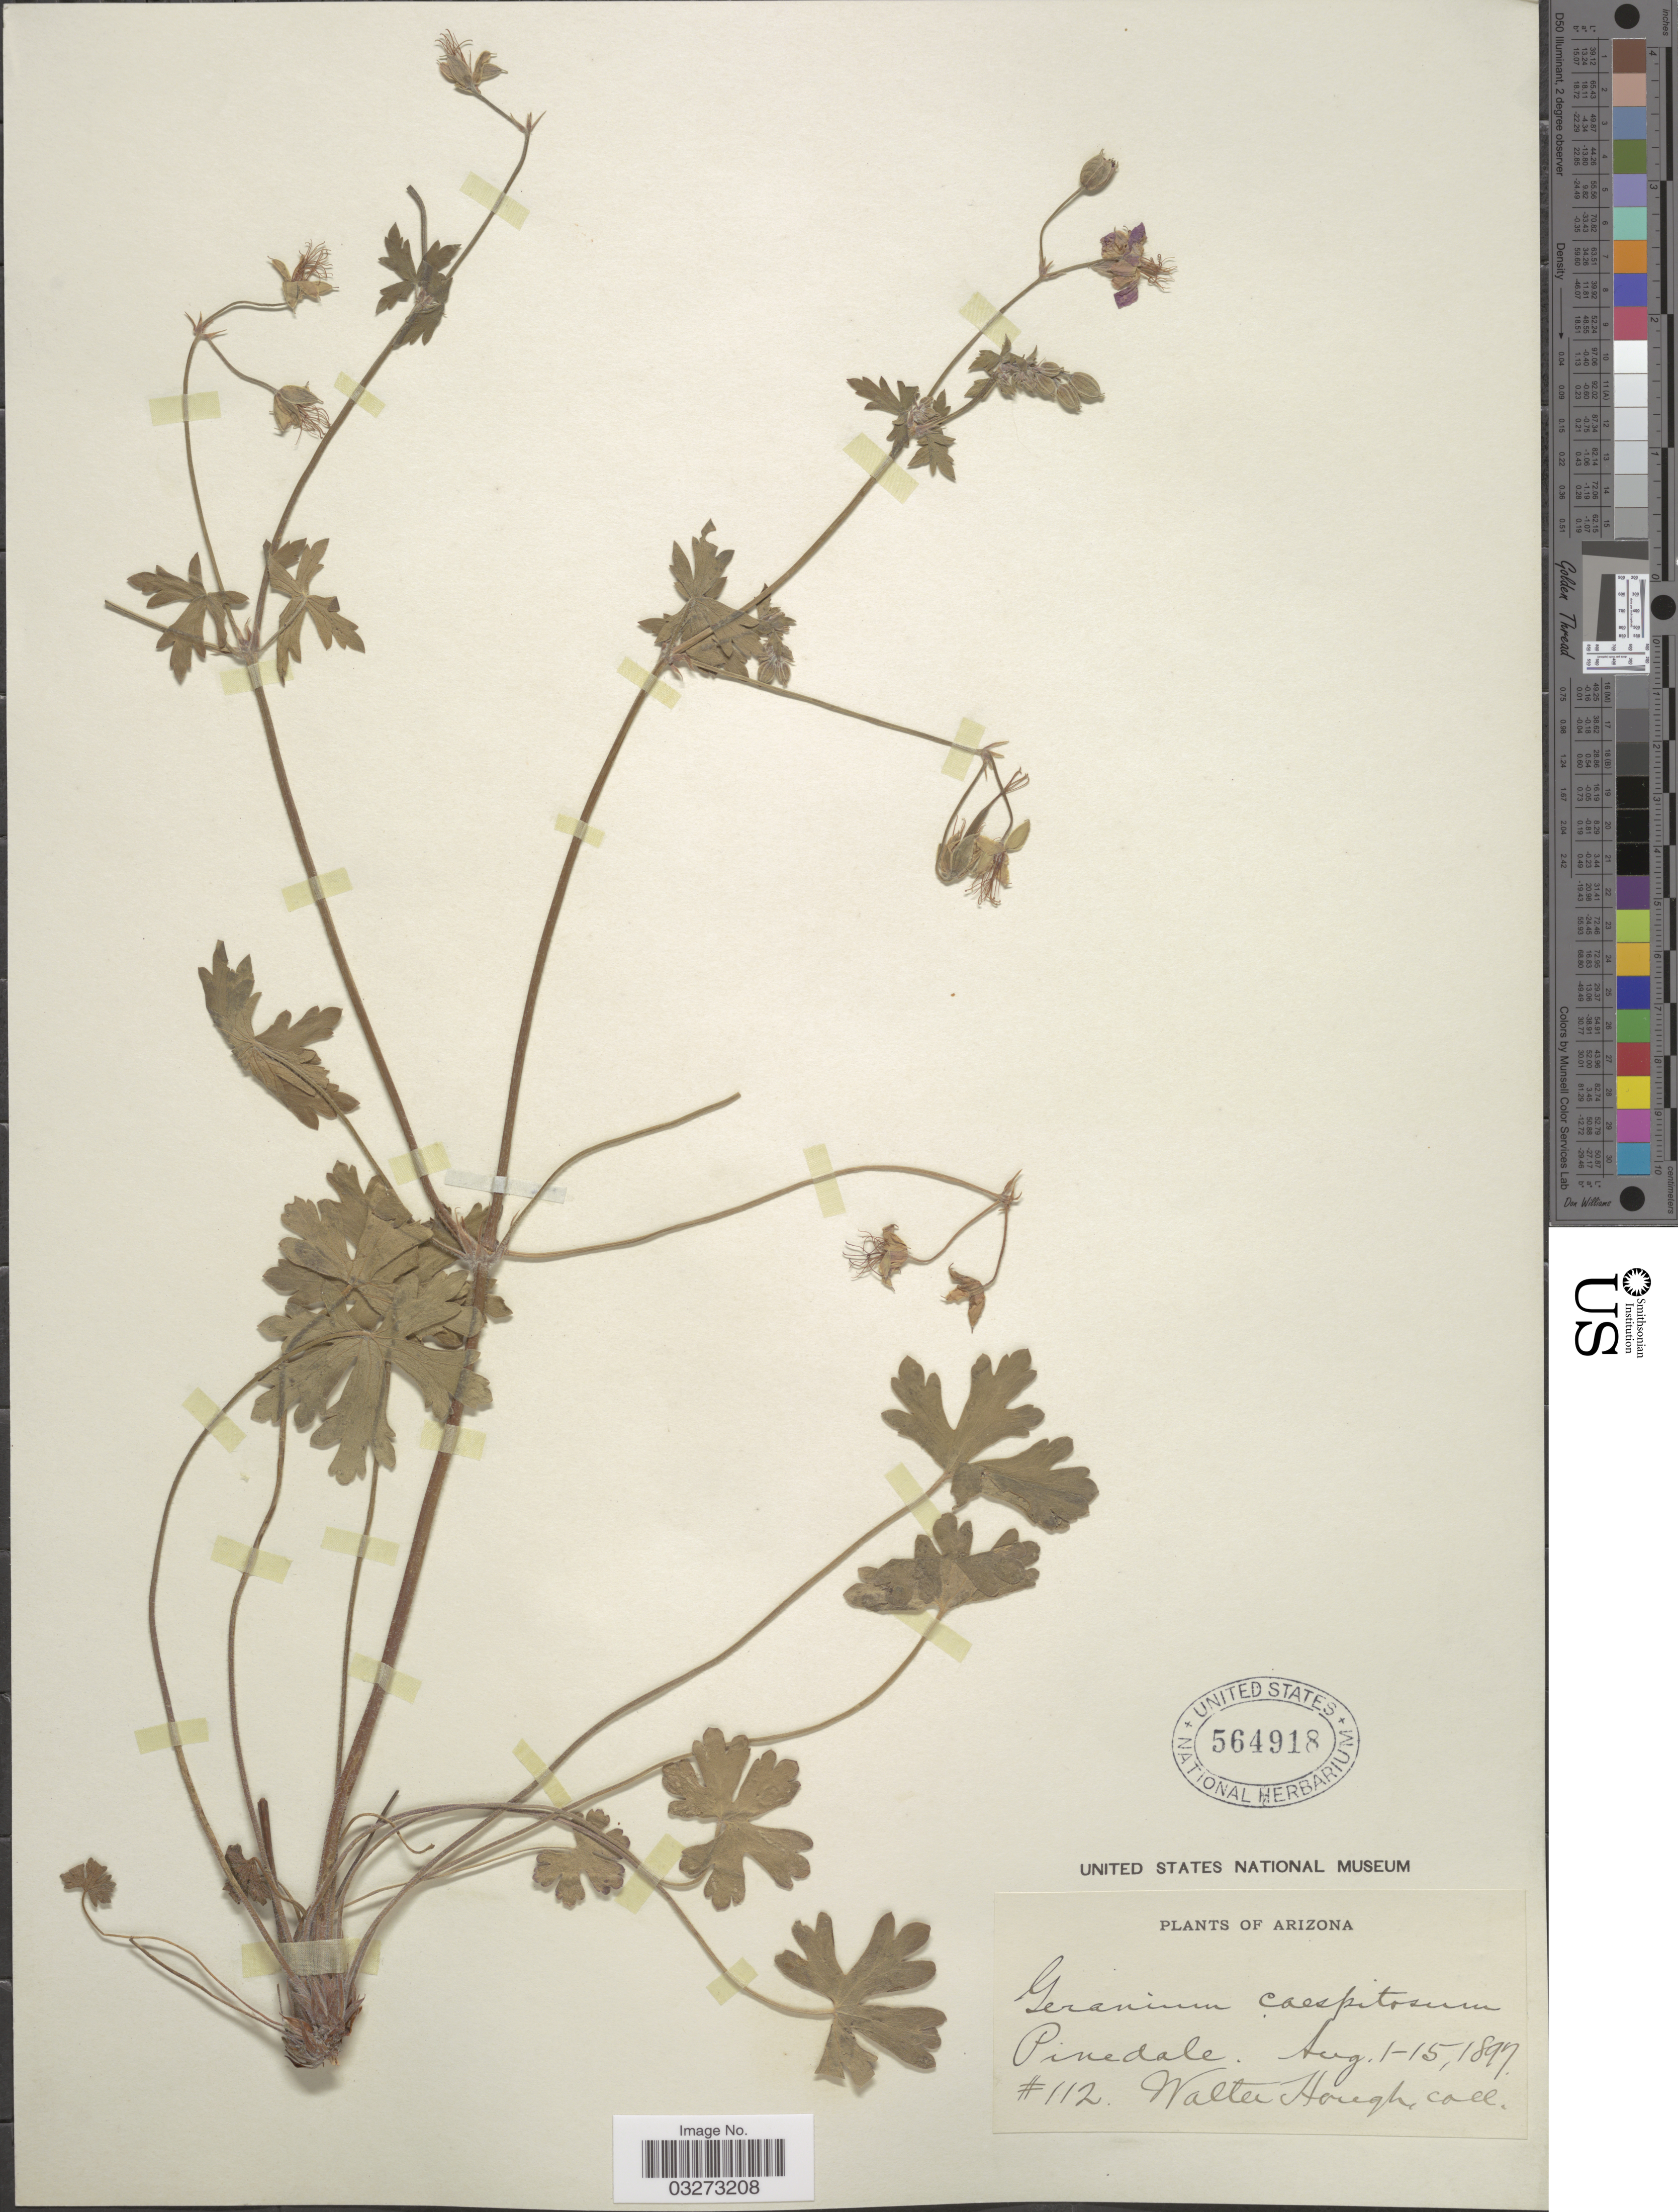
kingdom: Plantae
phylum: Tracheophyta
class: Magnoliopsida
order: Geraniales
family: Geraniaceae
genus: Geranium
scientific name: Geranium caespitosum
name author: E. James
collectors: W. Hough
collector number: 112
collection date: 1899-08-01/1899-08-15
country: United States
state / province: Arizona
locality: Pinedale.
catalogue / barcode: US 564918